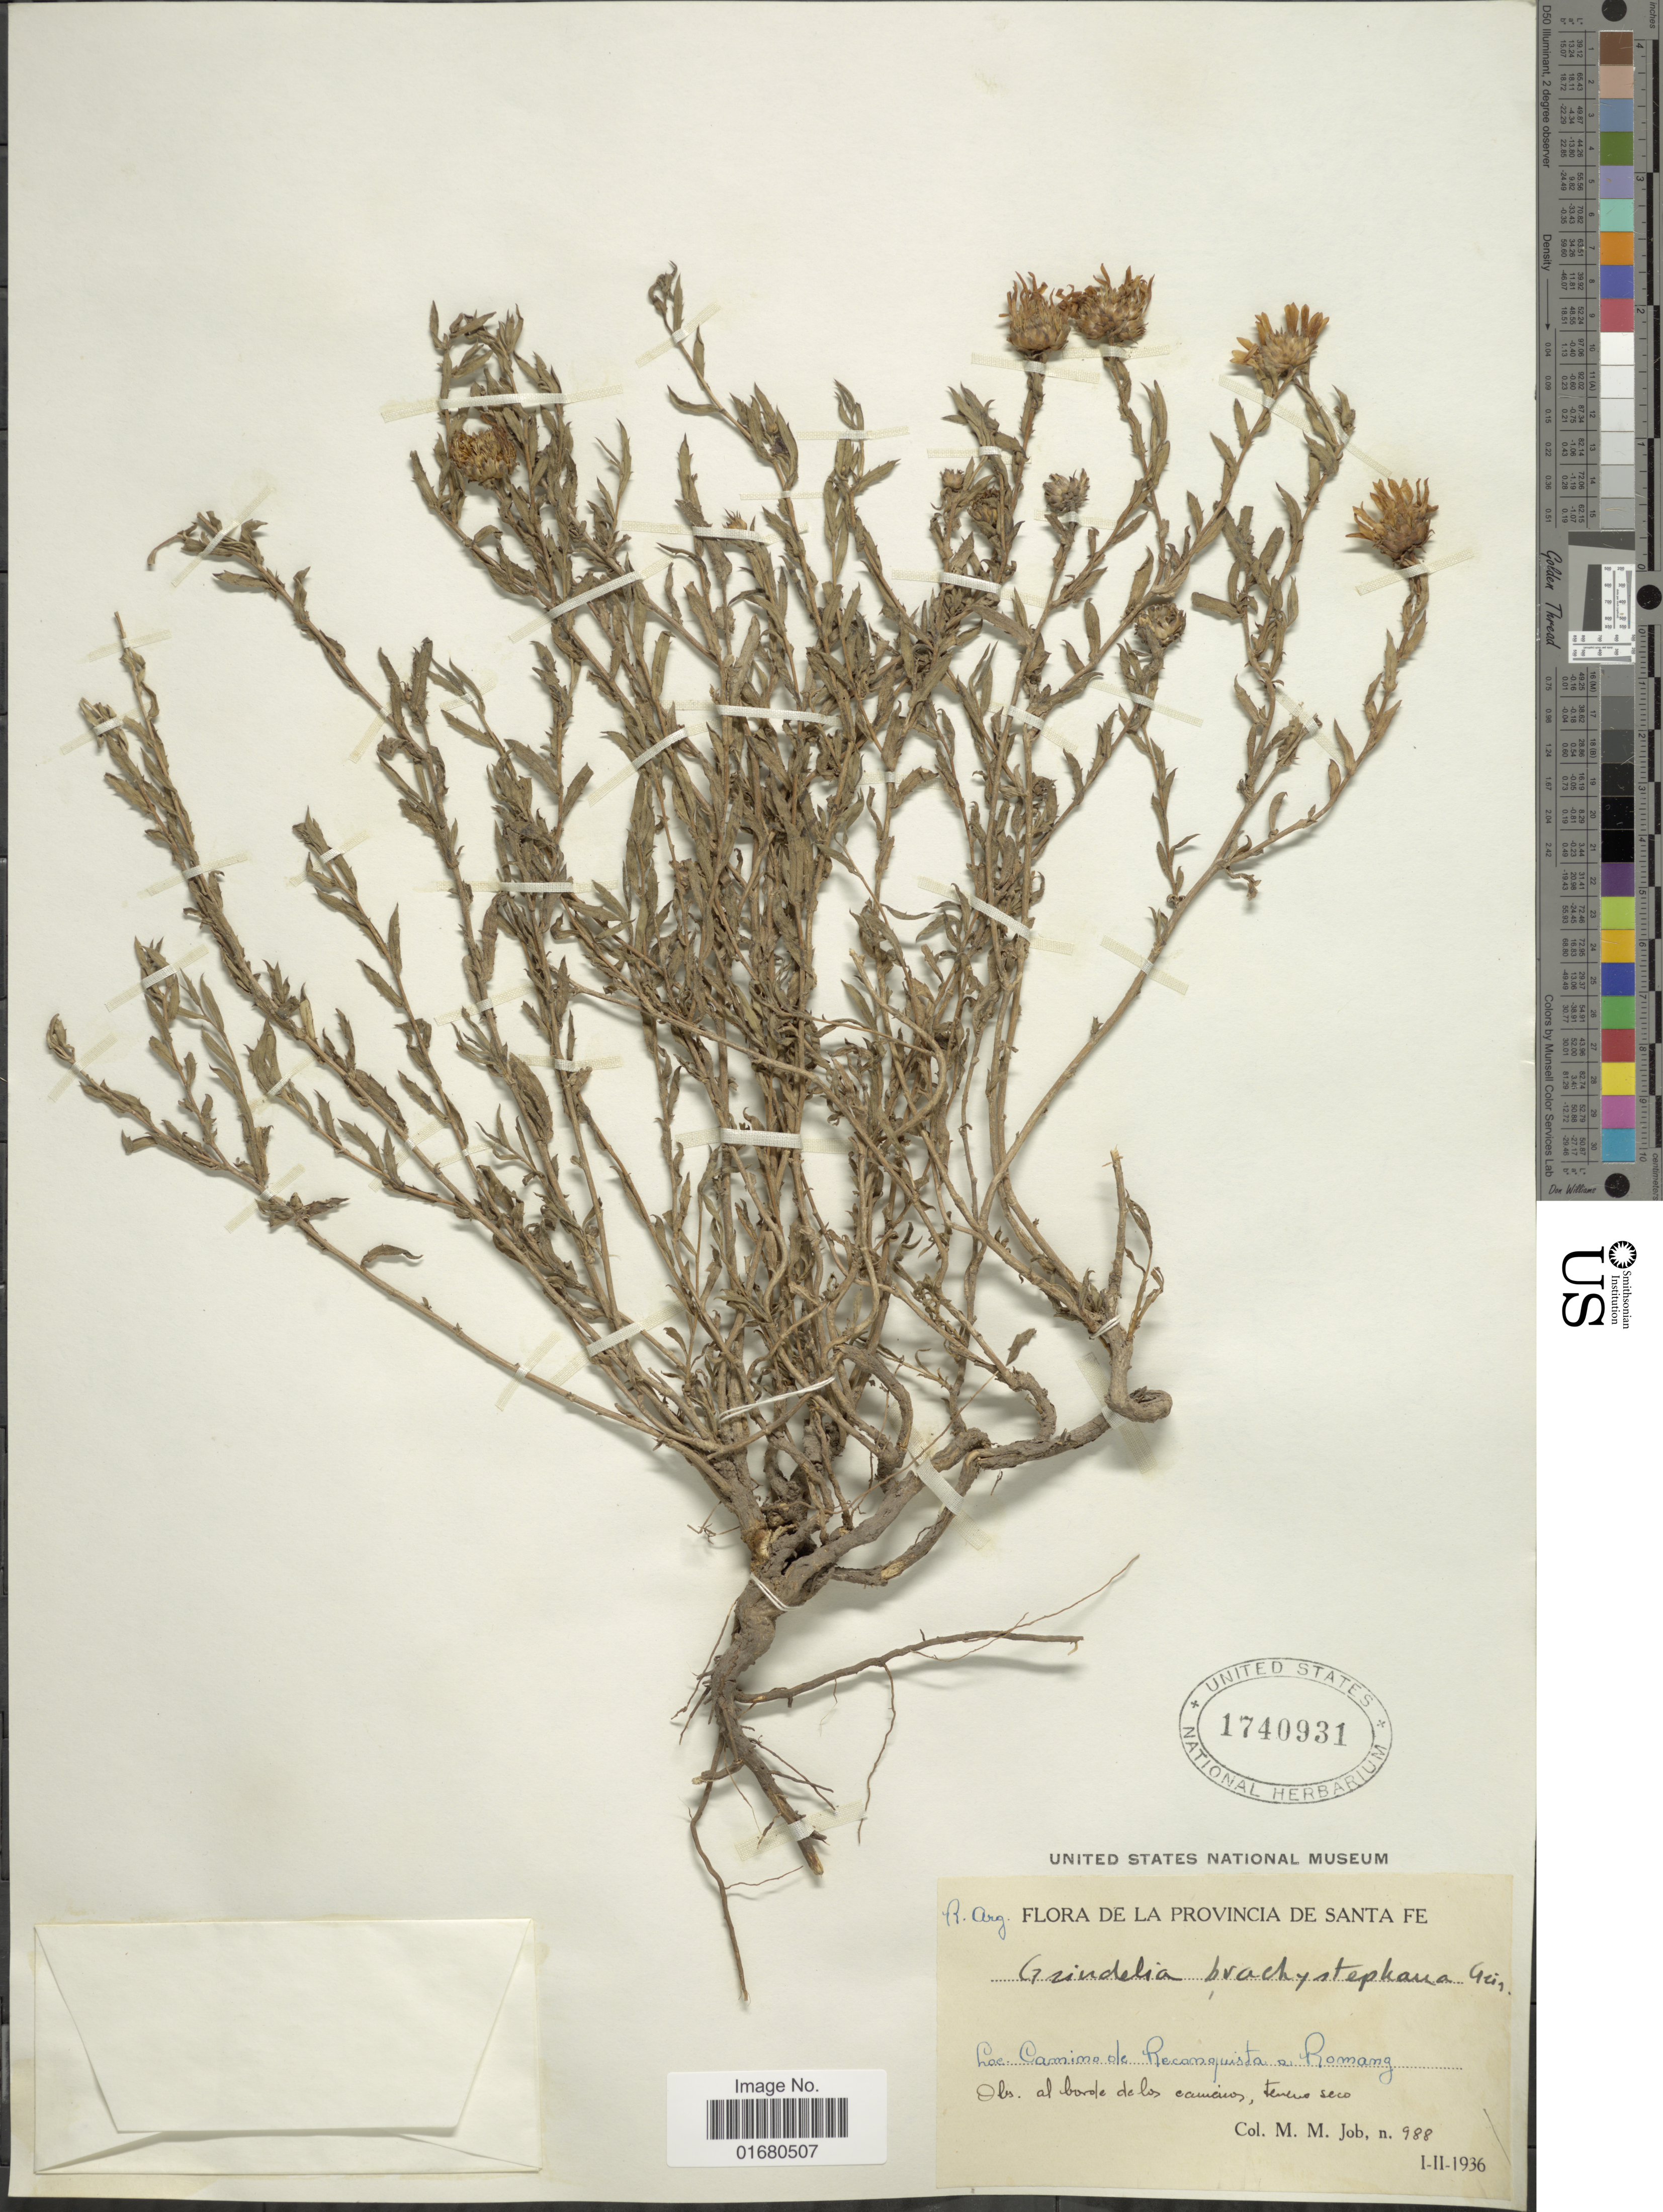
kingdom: Plantae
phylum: Tracheophyta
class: Magnoliopsida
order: Asterales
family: Asteraceae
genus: Grindelia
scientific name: Grindelia brachystephana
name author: Griseb.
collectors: M. Job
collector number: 988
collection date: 1936-02-01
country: Argentina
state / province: Santa Fe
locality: Camimo ole Reconquista a Romang, al borde de los caminos, teneus seco.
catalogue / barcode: US 1740931